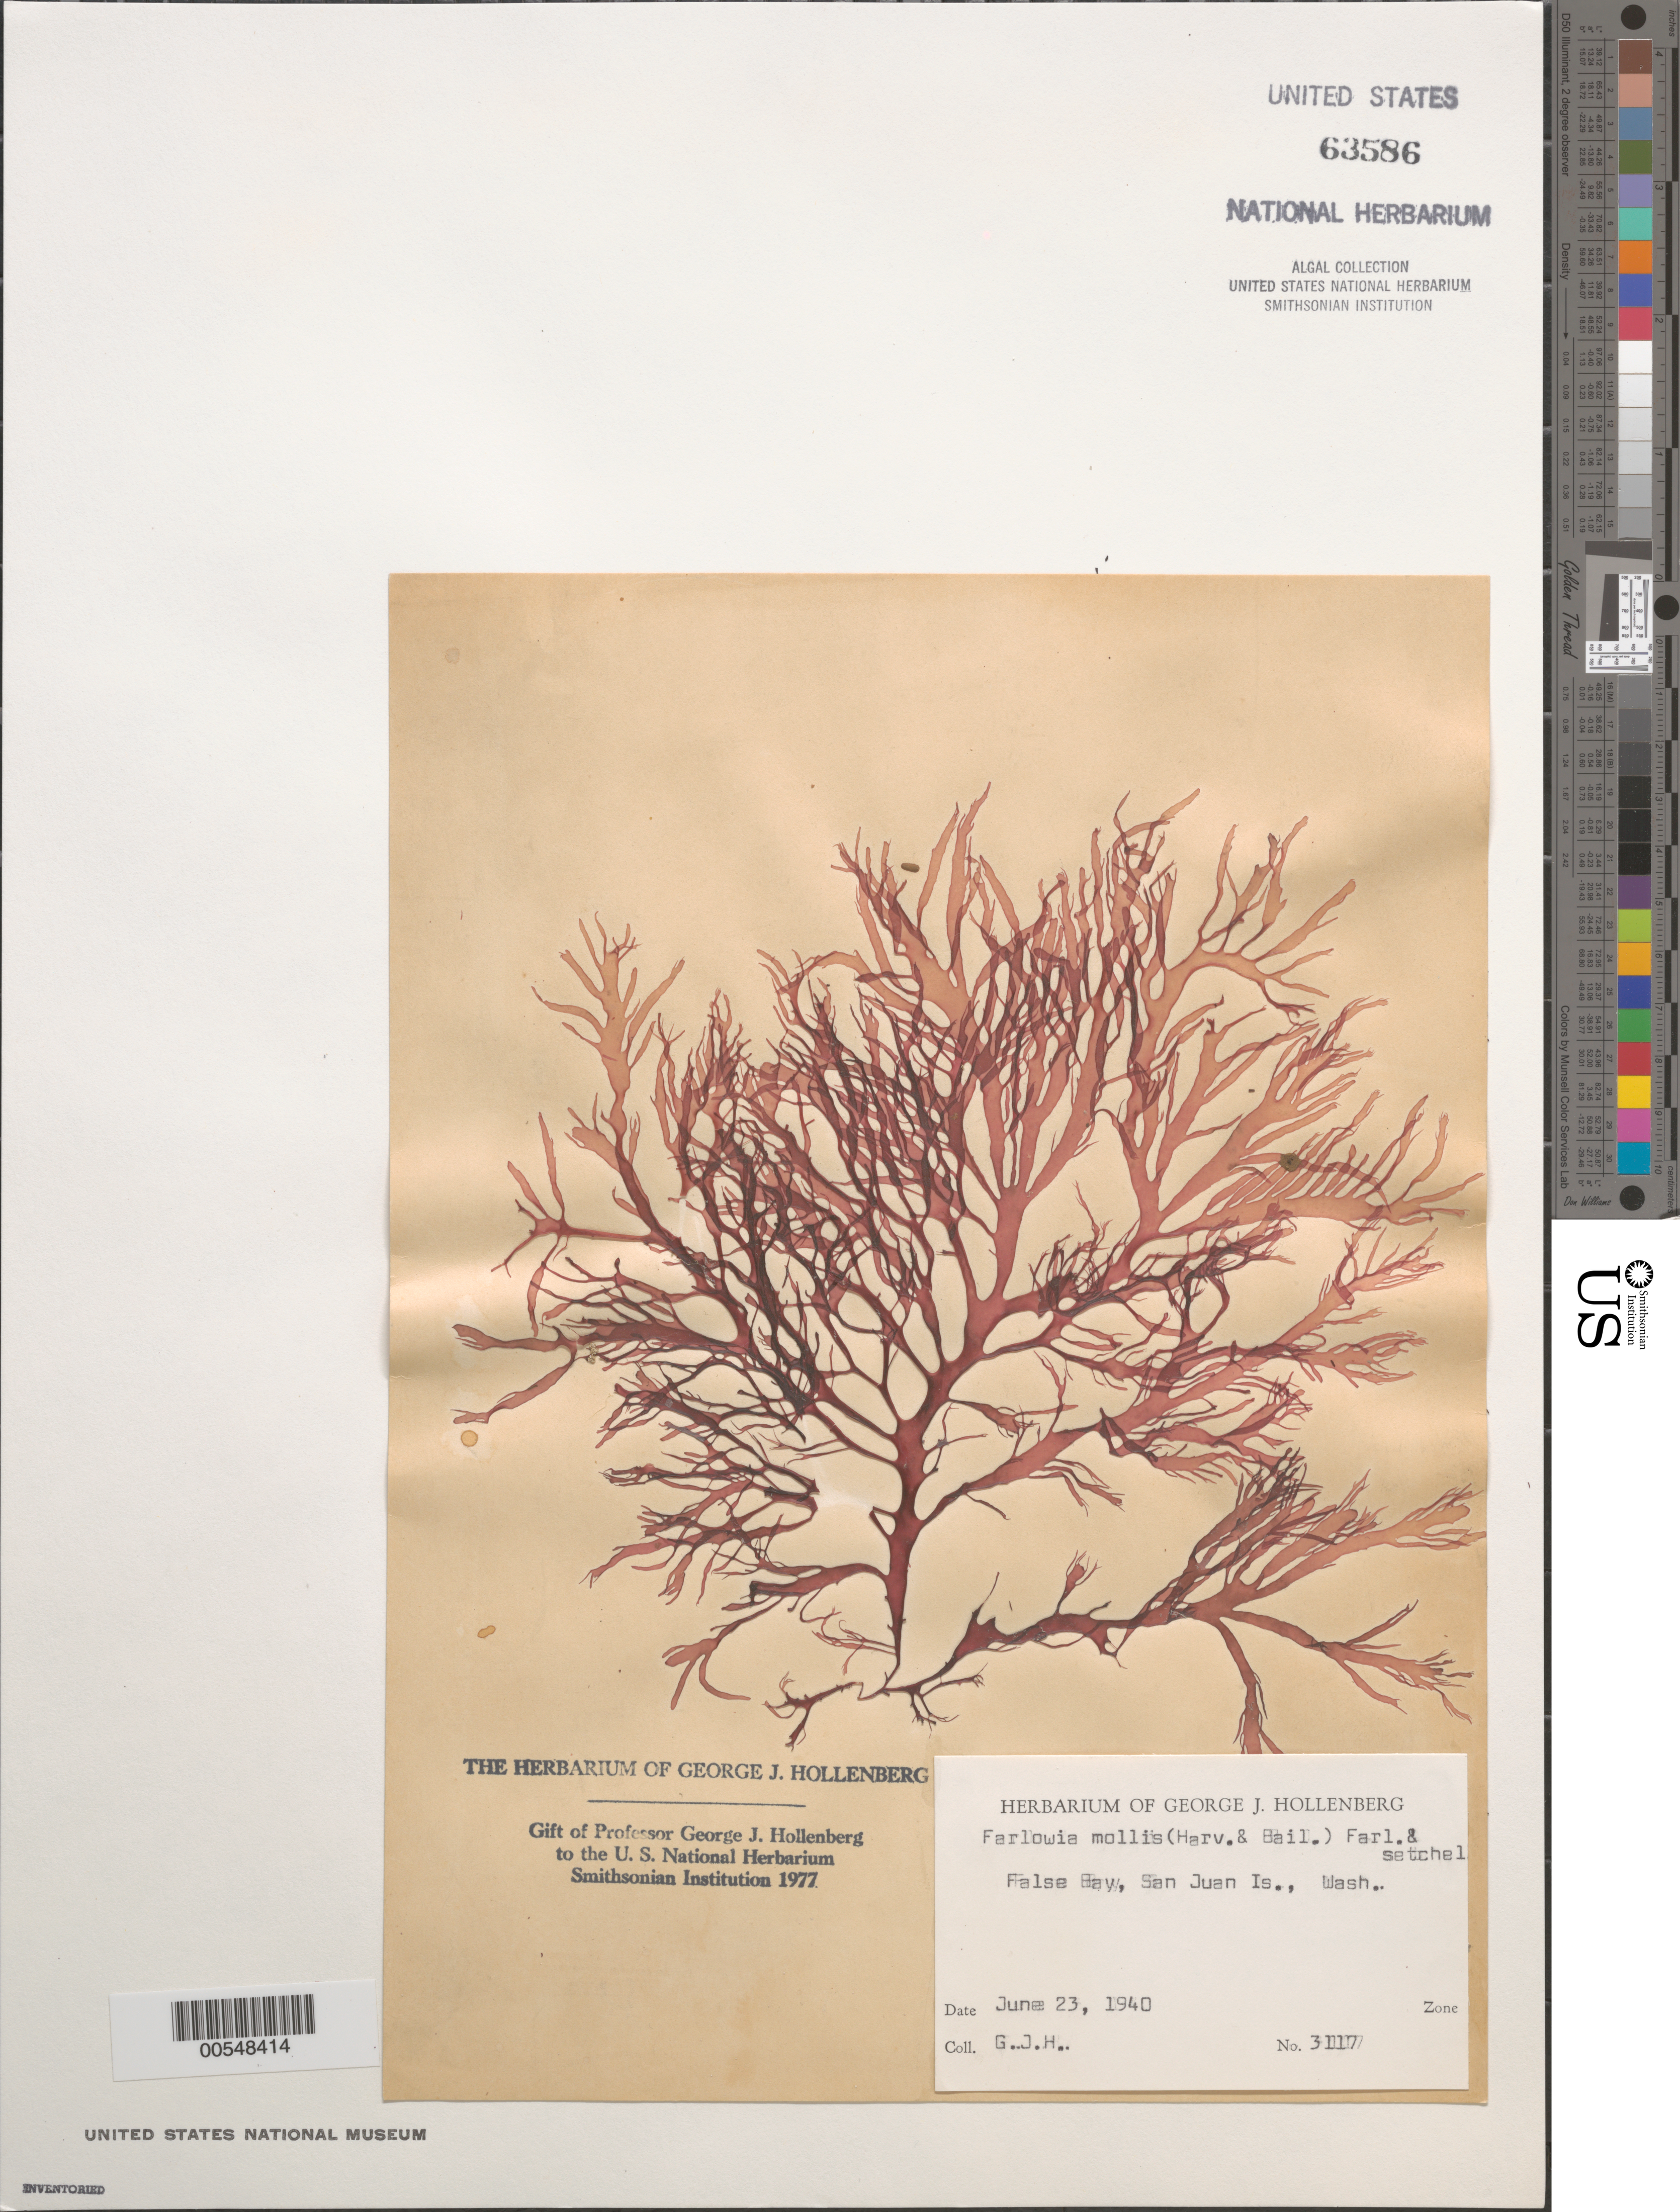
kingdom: Plantae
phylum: Rhodophyta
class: Florideophyceae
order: Gigartinales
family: Dumontiaceae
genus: Farlowia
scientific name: Farlowia mollis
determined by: Hollenberg, George J.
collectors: G. Hollenberg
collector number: GJH 3117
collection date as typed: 23 Jun 1940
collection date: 1940-06-23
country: United States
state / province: Washington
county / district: San Juan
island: San Juan Island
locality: False Bay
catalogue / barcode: US 63586